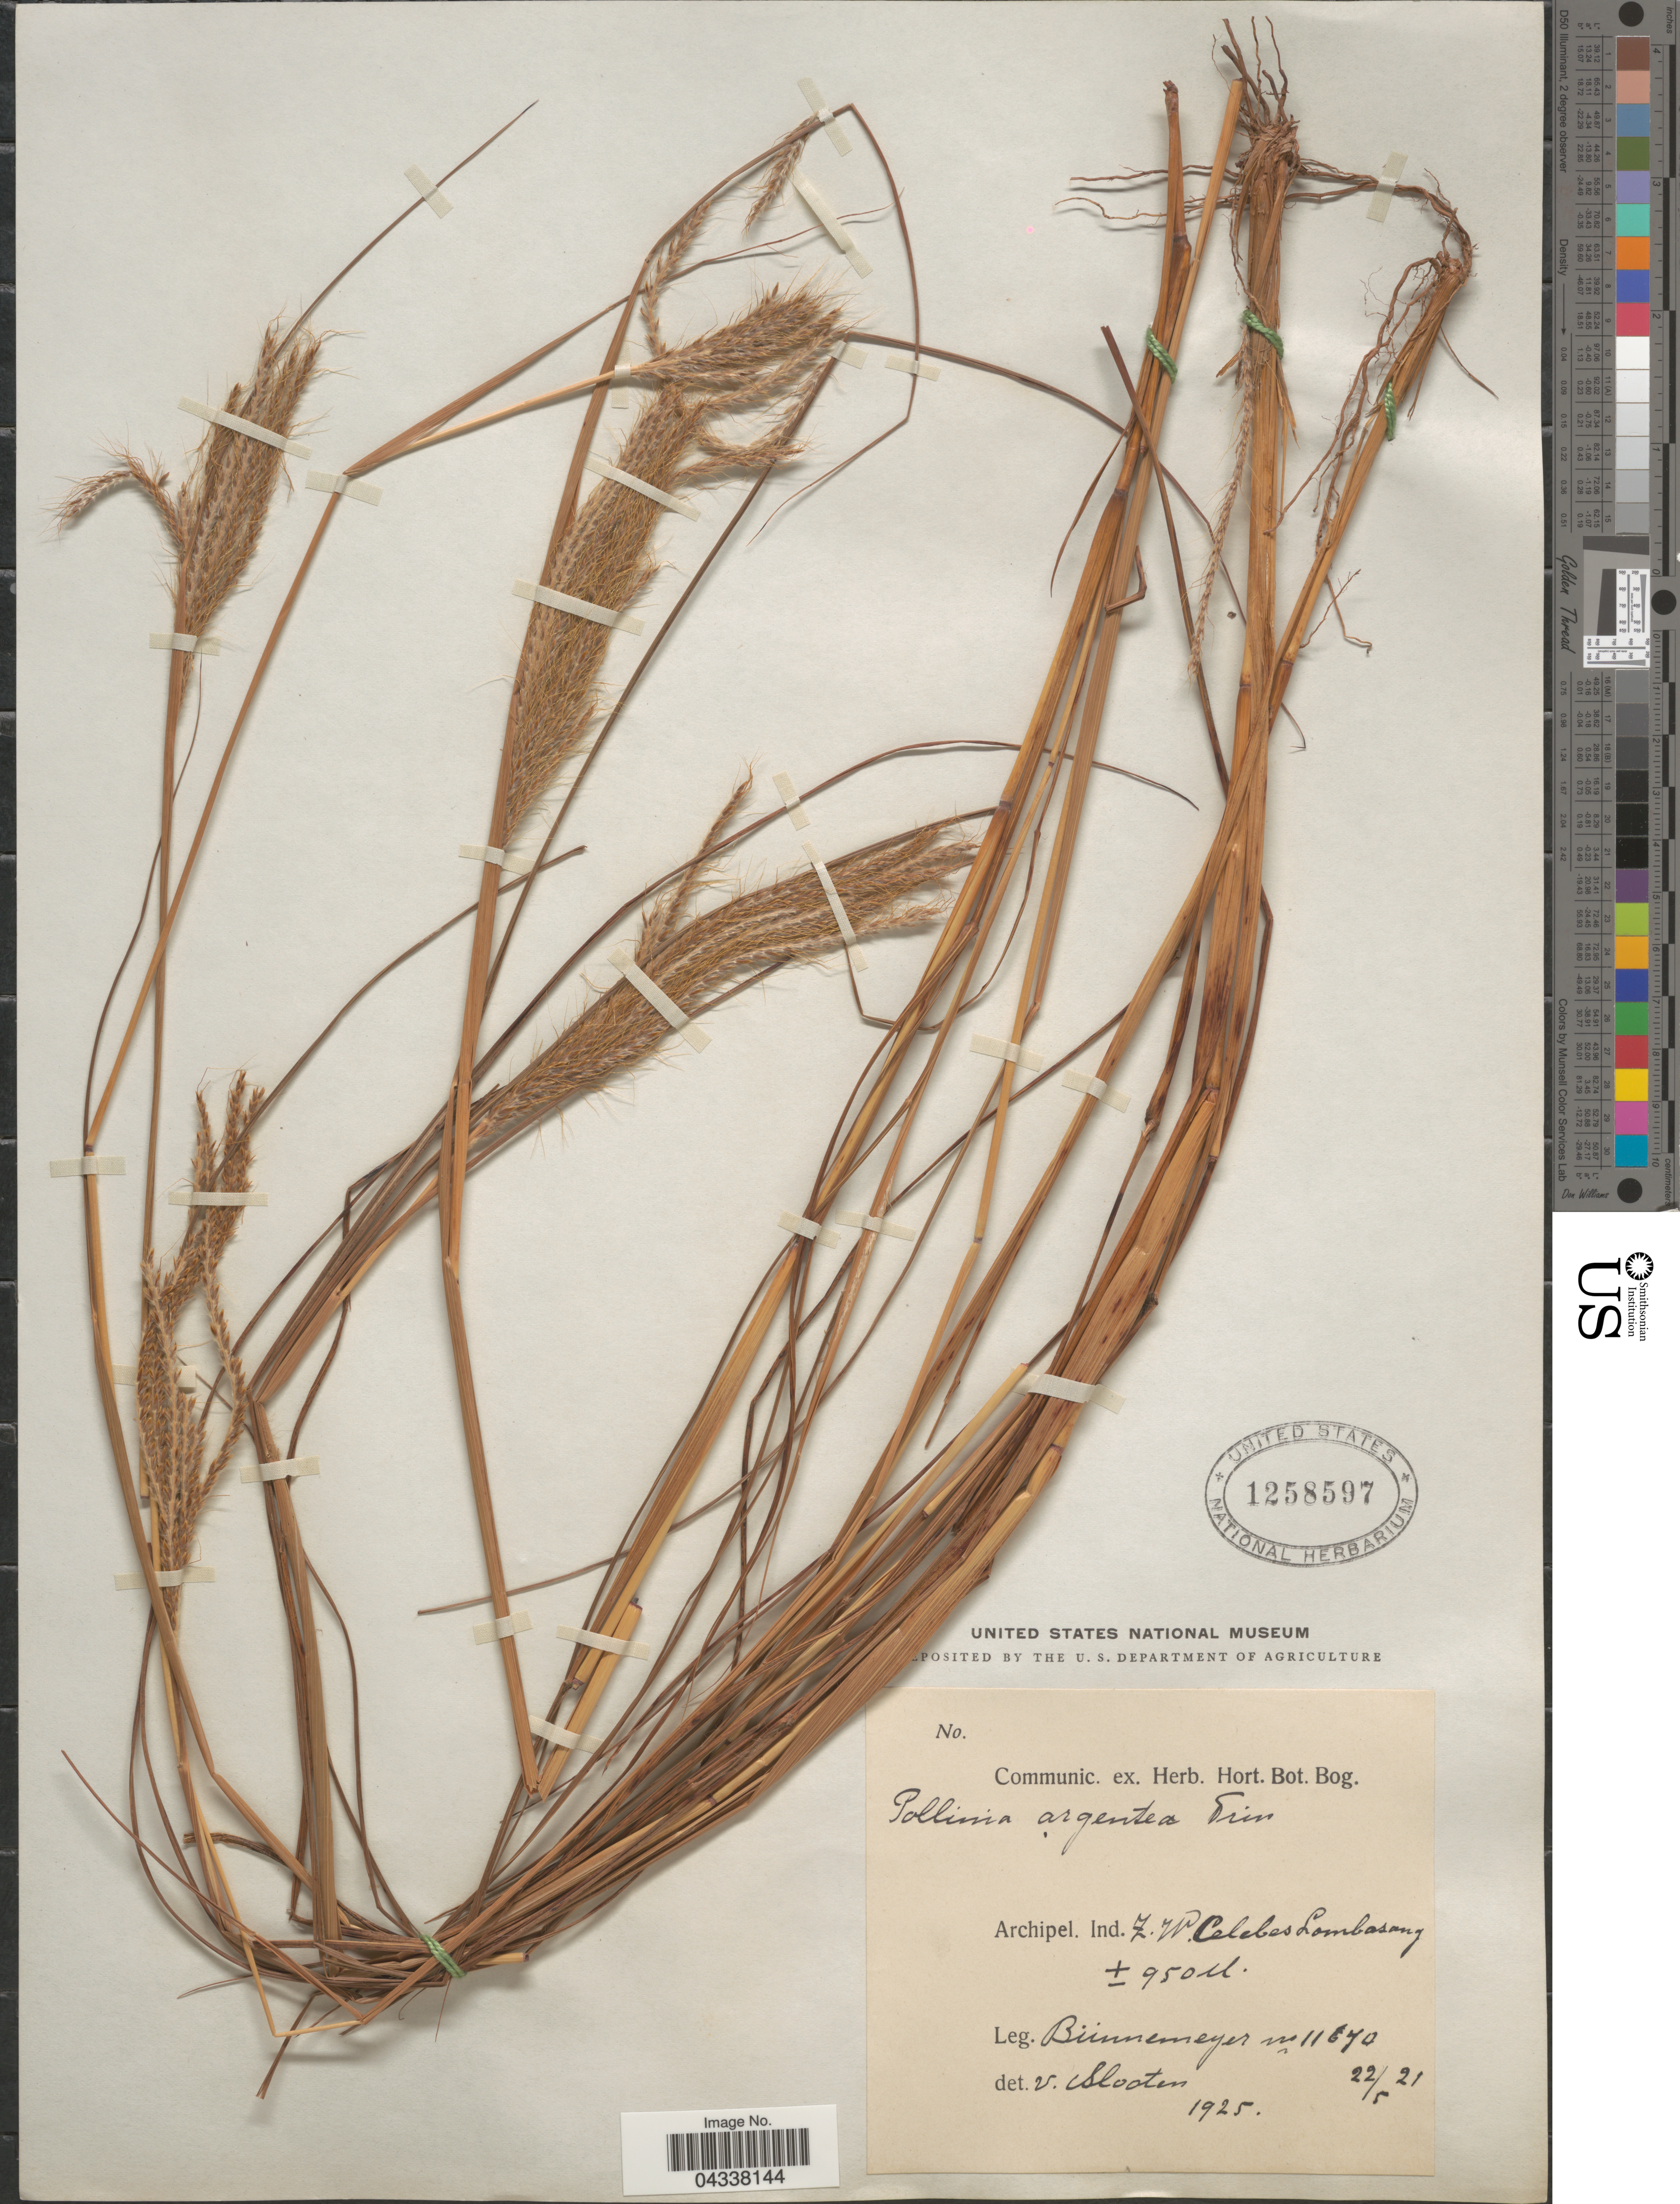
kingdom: Plantae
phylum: Tracheophyta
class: Liliopsida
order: Poales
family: Poaceae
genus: Pseudopogonatherum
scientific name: Pseudopogonatherum trispicatum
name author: (Schult.) Ohwi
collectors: Bunnemeyer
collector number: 11670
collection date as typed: Transcribed d/m/y: 22/5/21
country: Indonesia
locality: Archipel. Ind.: Z.W. Celebes. Lobasang.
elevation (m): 950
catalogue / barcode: US 1258597